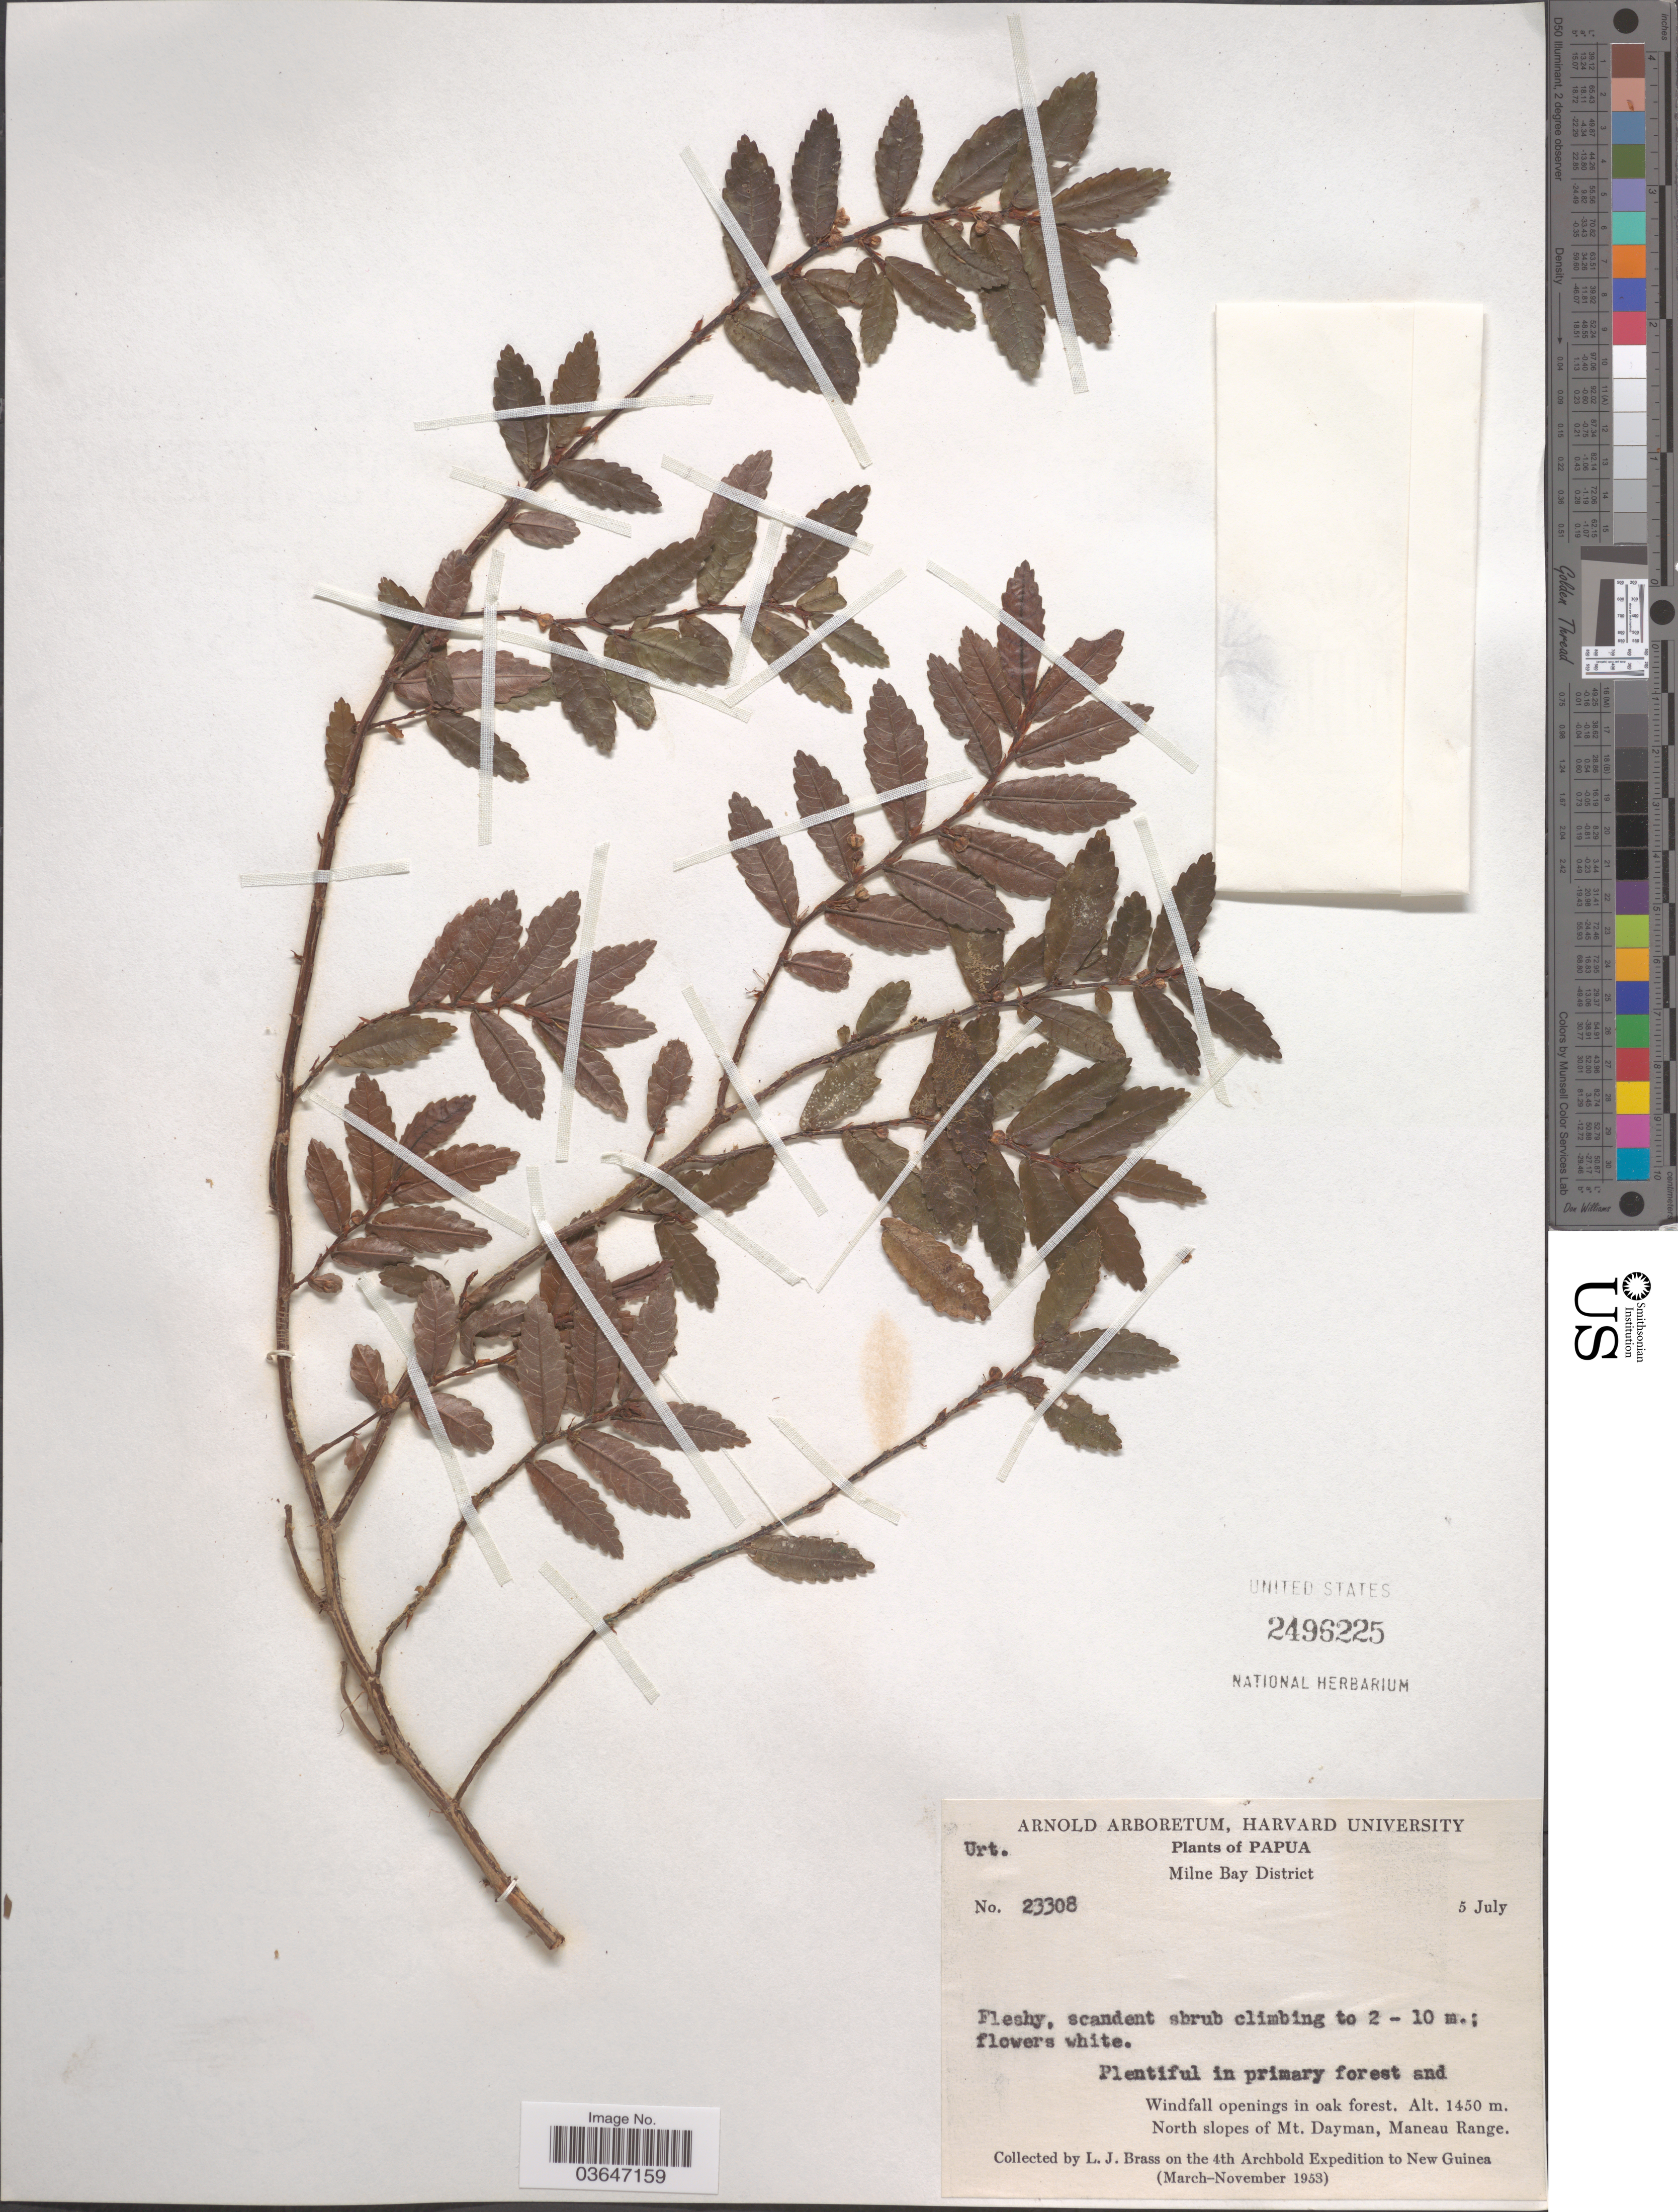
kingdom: Plantae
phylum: Tracheophyta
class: Magnoliopsida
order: Proteales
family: Proteaceae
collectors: L. J. Brass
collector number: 23308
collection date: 1953-07-05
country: Papua New Guinea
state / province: Milne Bay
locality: Papua. Milne Bay District. North slopes of Mt. Dayman, Maneau Range. New Guinea.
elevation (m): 1450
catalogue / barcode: US 2496225